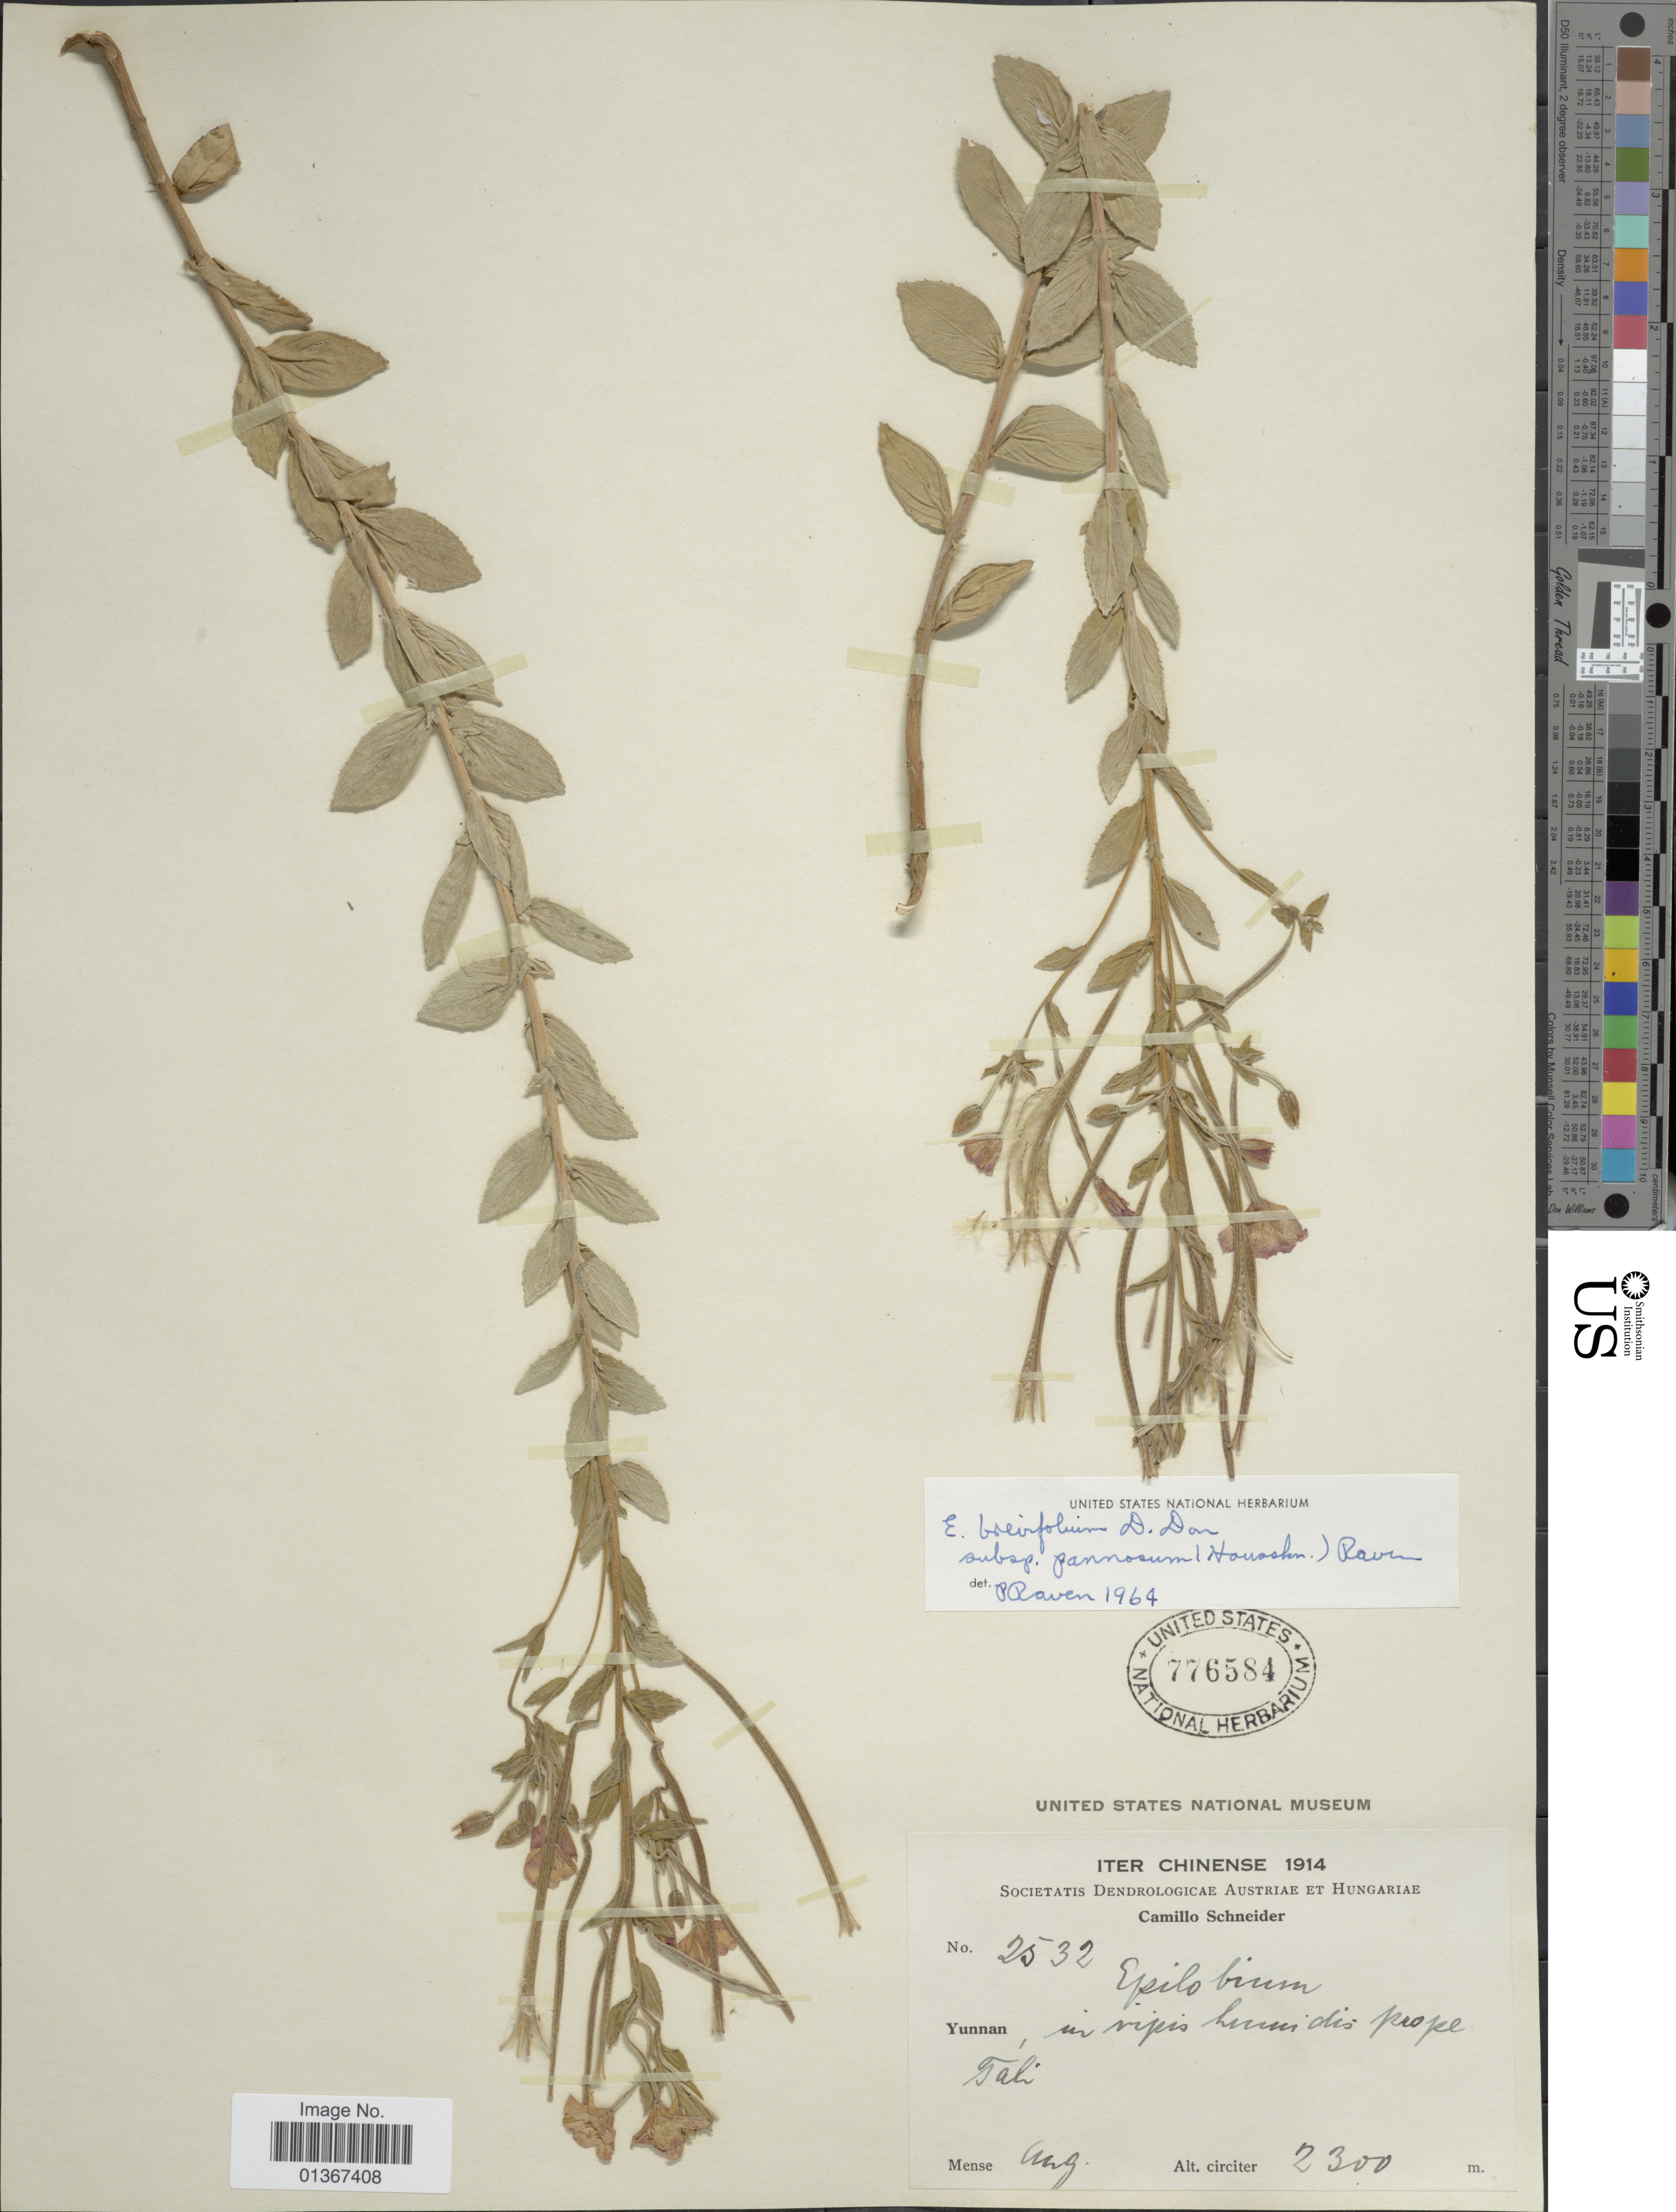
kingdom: Plantae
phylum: Tracheophyta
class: Magnoliopsida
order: Myrtales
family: Onagraceae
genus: Epilobium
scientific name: Epilobium pannosum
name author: Hausskn.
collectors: C. K. Schneider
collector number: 2532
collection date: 1914-08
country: China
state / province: Yunnan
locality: In ripis humidis prope Tali. [interpreted]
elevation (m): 2300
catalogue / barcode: US 776584